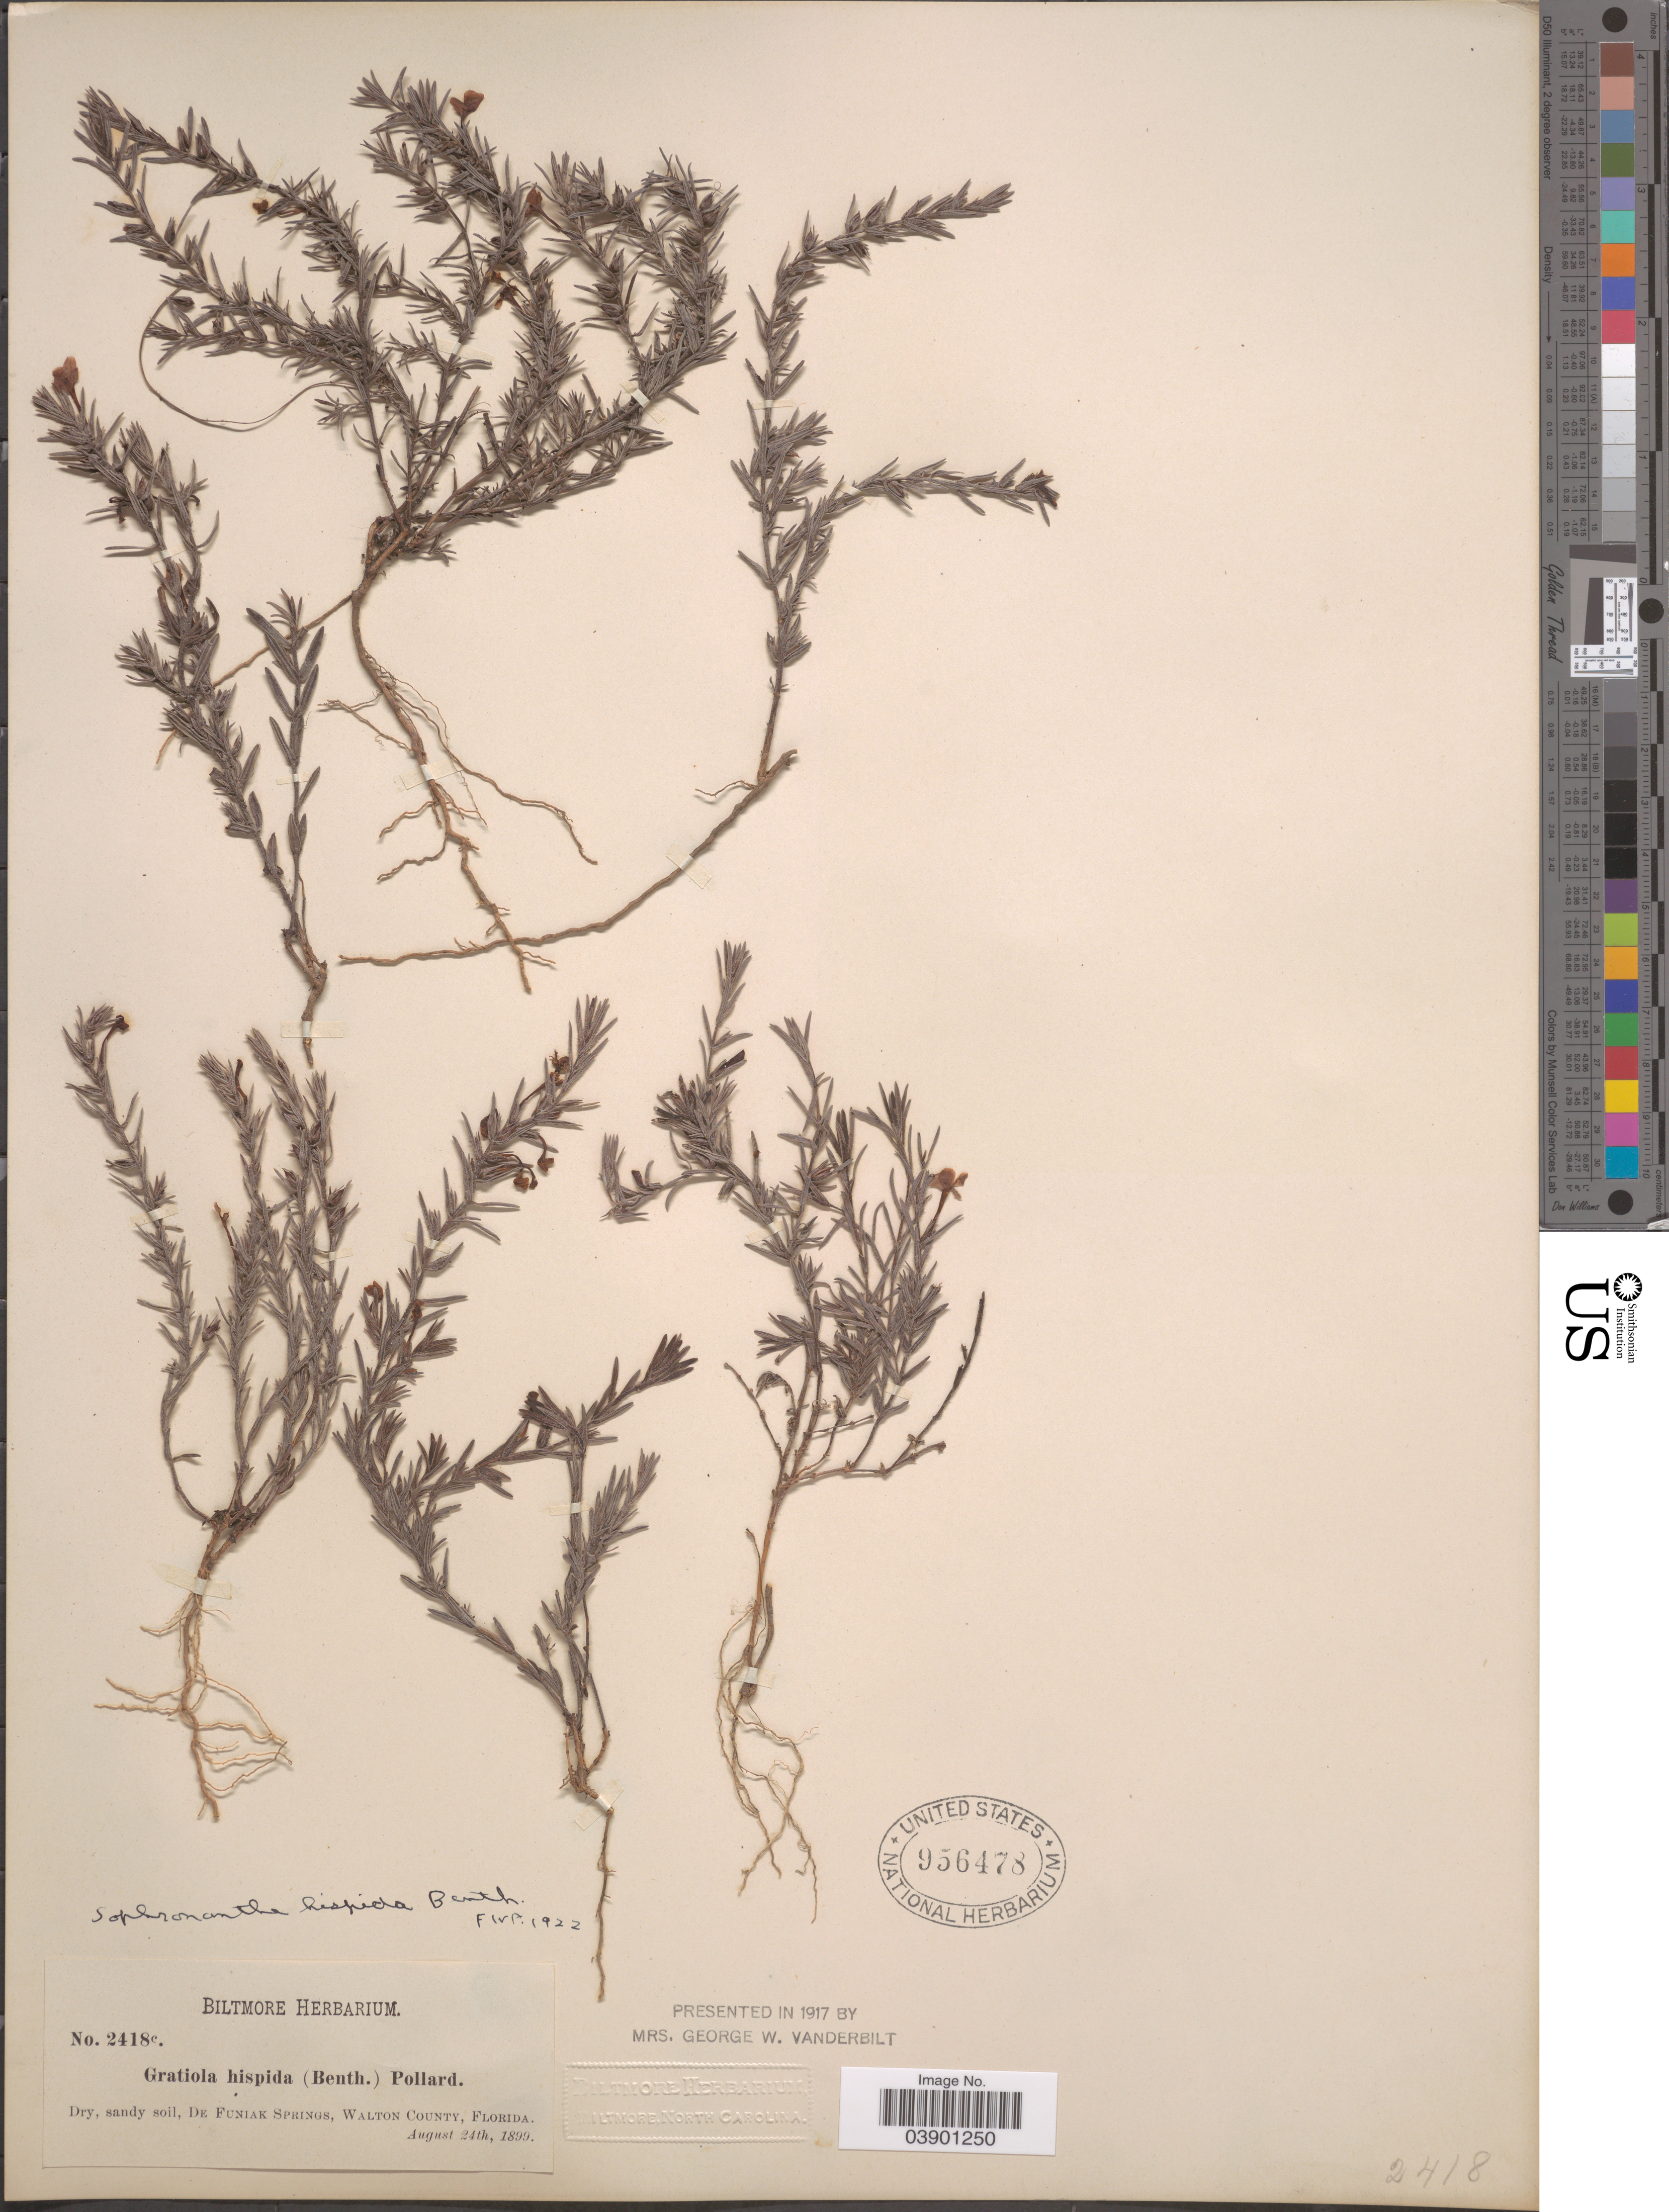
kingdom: Plantae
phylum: Tracheophyta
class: Magnoliopsida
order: Lamiales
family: Plantaginaceae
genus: Sophronanthe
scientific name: Sophronanthe hispida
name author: Benth. ex Lindl.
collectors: ex herb. Biltmore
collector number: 2418c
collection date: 1899-08-24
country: United States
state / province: Florida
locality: De Funial Springs, Walton County.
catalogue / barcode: US 956478